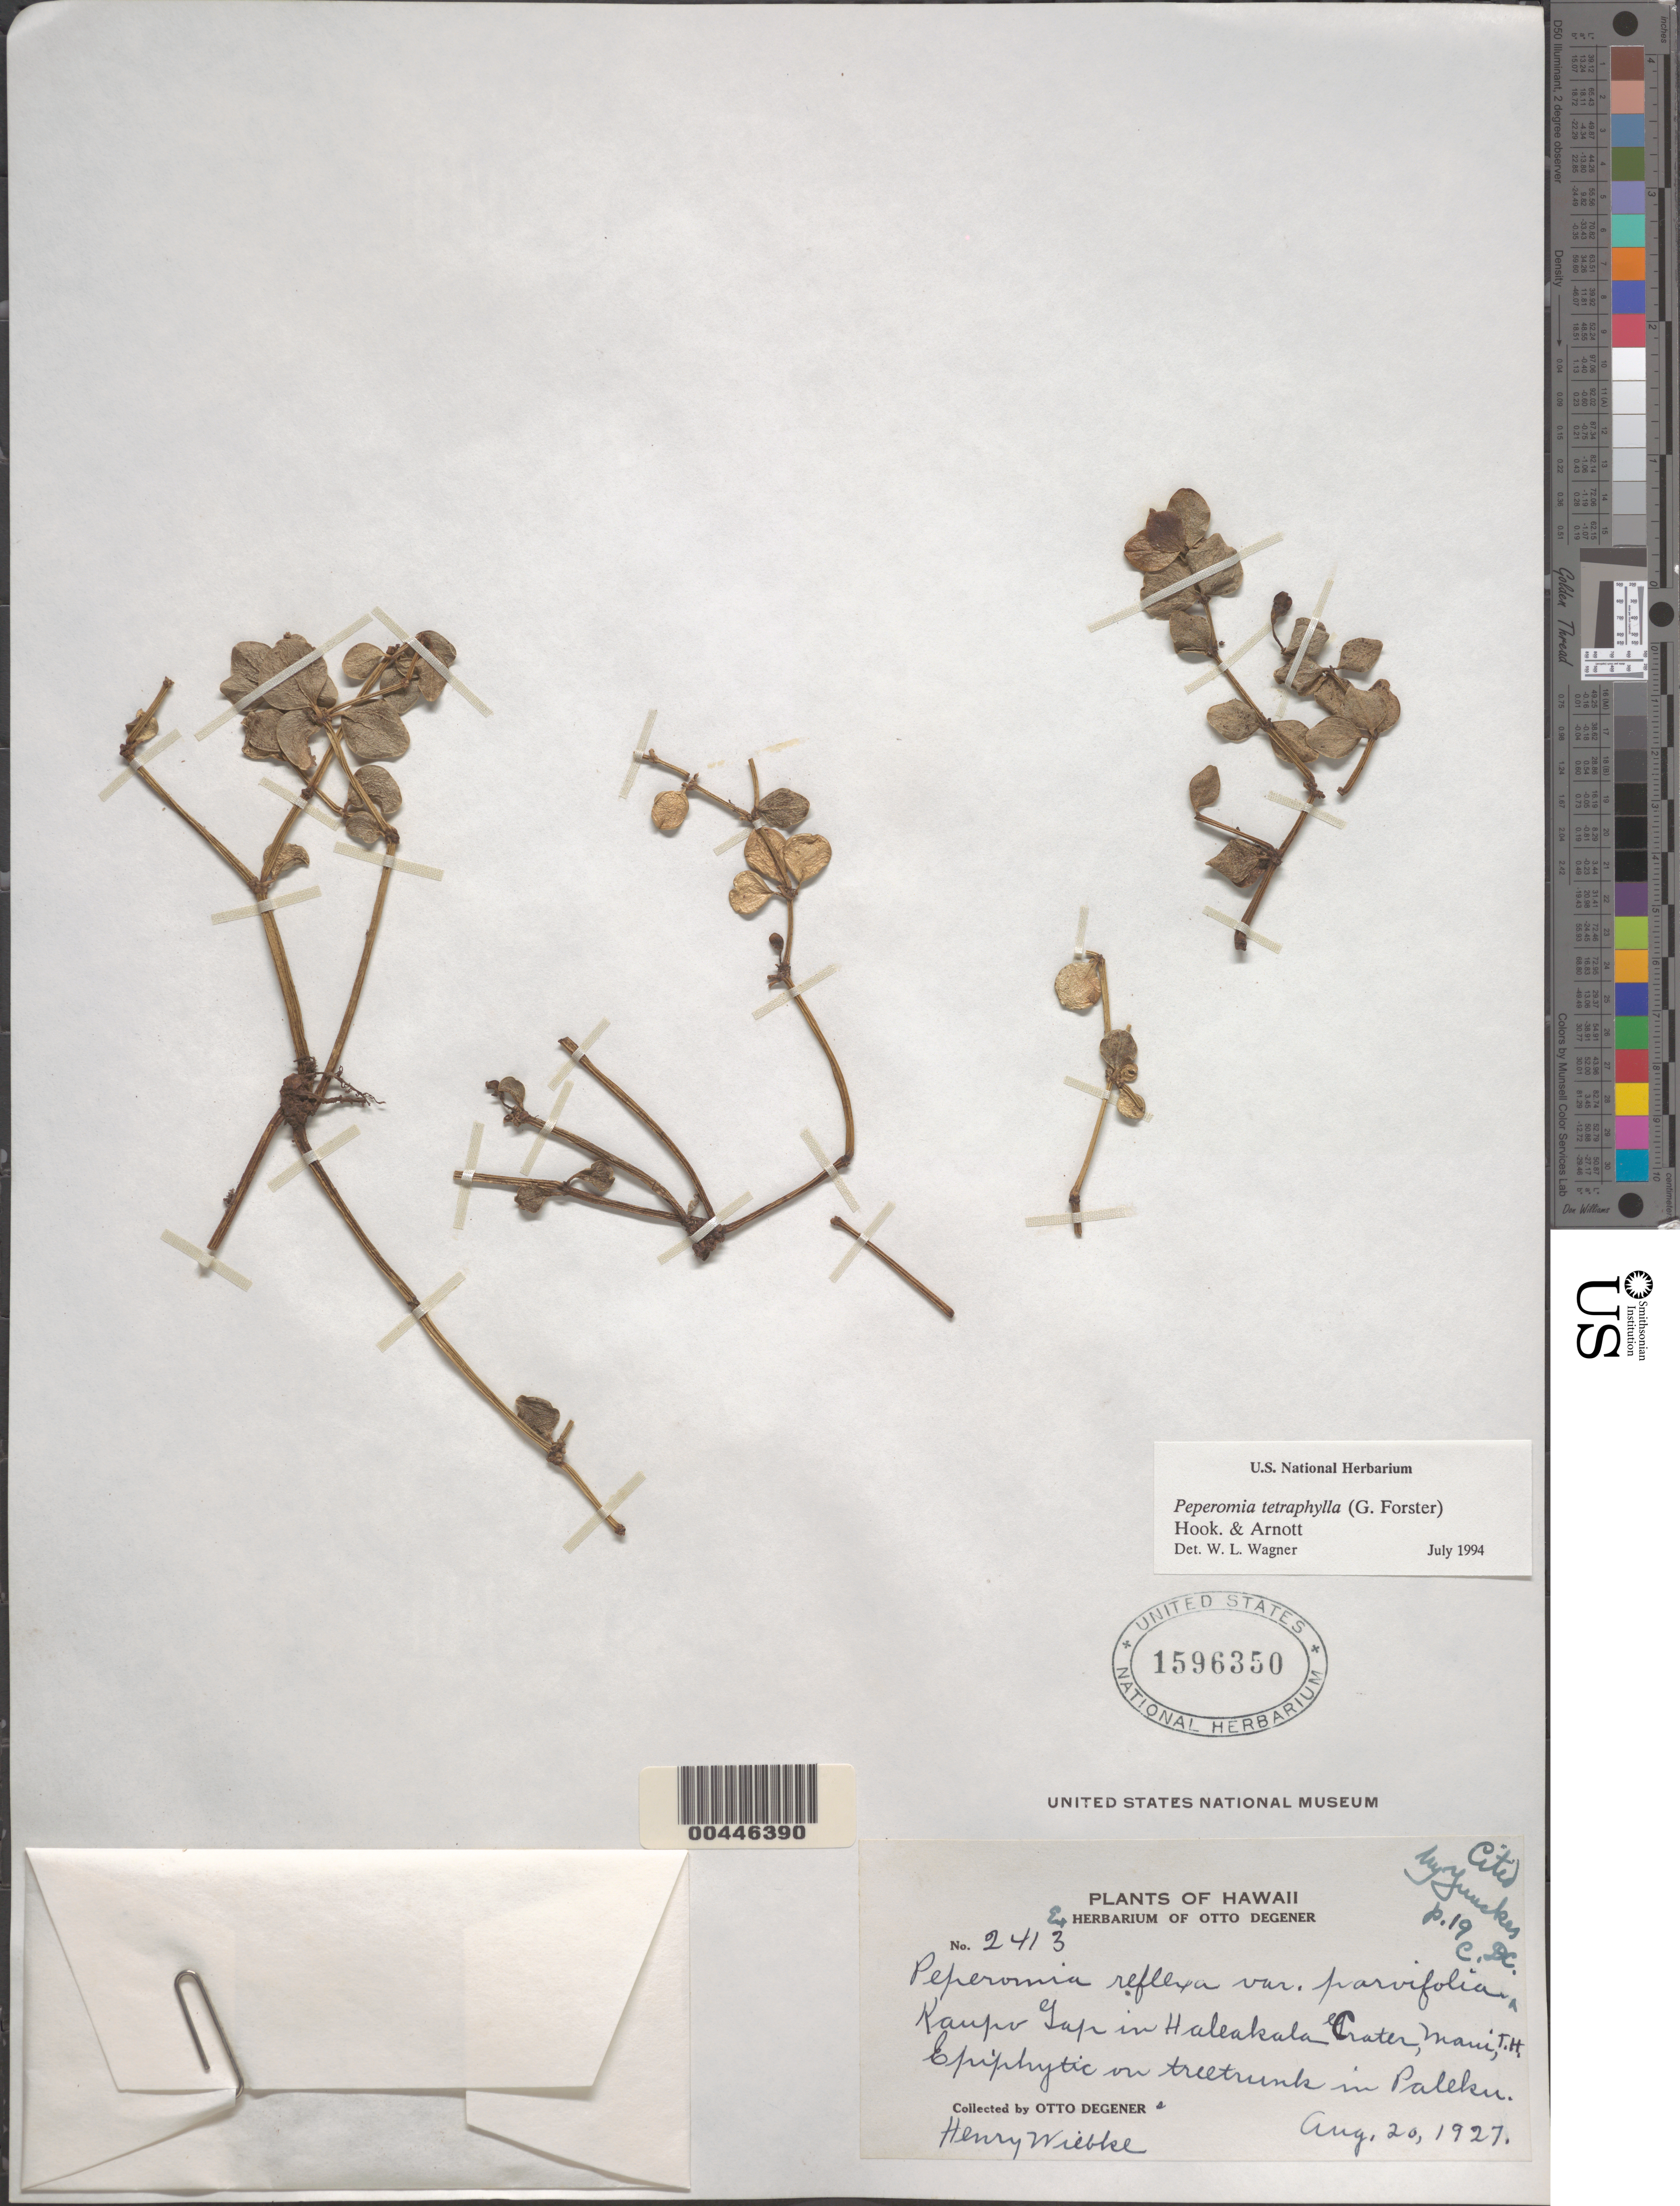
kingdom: Plantae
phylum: Tracheophyta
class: Magnoliopsida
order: Piperales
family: Piperaceae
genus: Peperomia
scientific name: Peperomia trichopus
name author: Trel. in J.F. Macbr.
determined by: Wagner, W. L., (BOT), Smithsonian Institution - National Museum of Natural History (UNITED STATES)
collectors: O. Degener & H. Wiebke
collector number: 2413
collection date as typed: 20 Aug 1927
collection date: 1927-08-20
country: United States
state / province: Hawaii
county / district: Maui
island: Maui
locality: Kaupo Gap in Haleakala Crater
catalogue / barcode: US 1596350